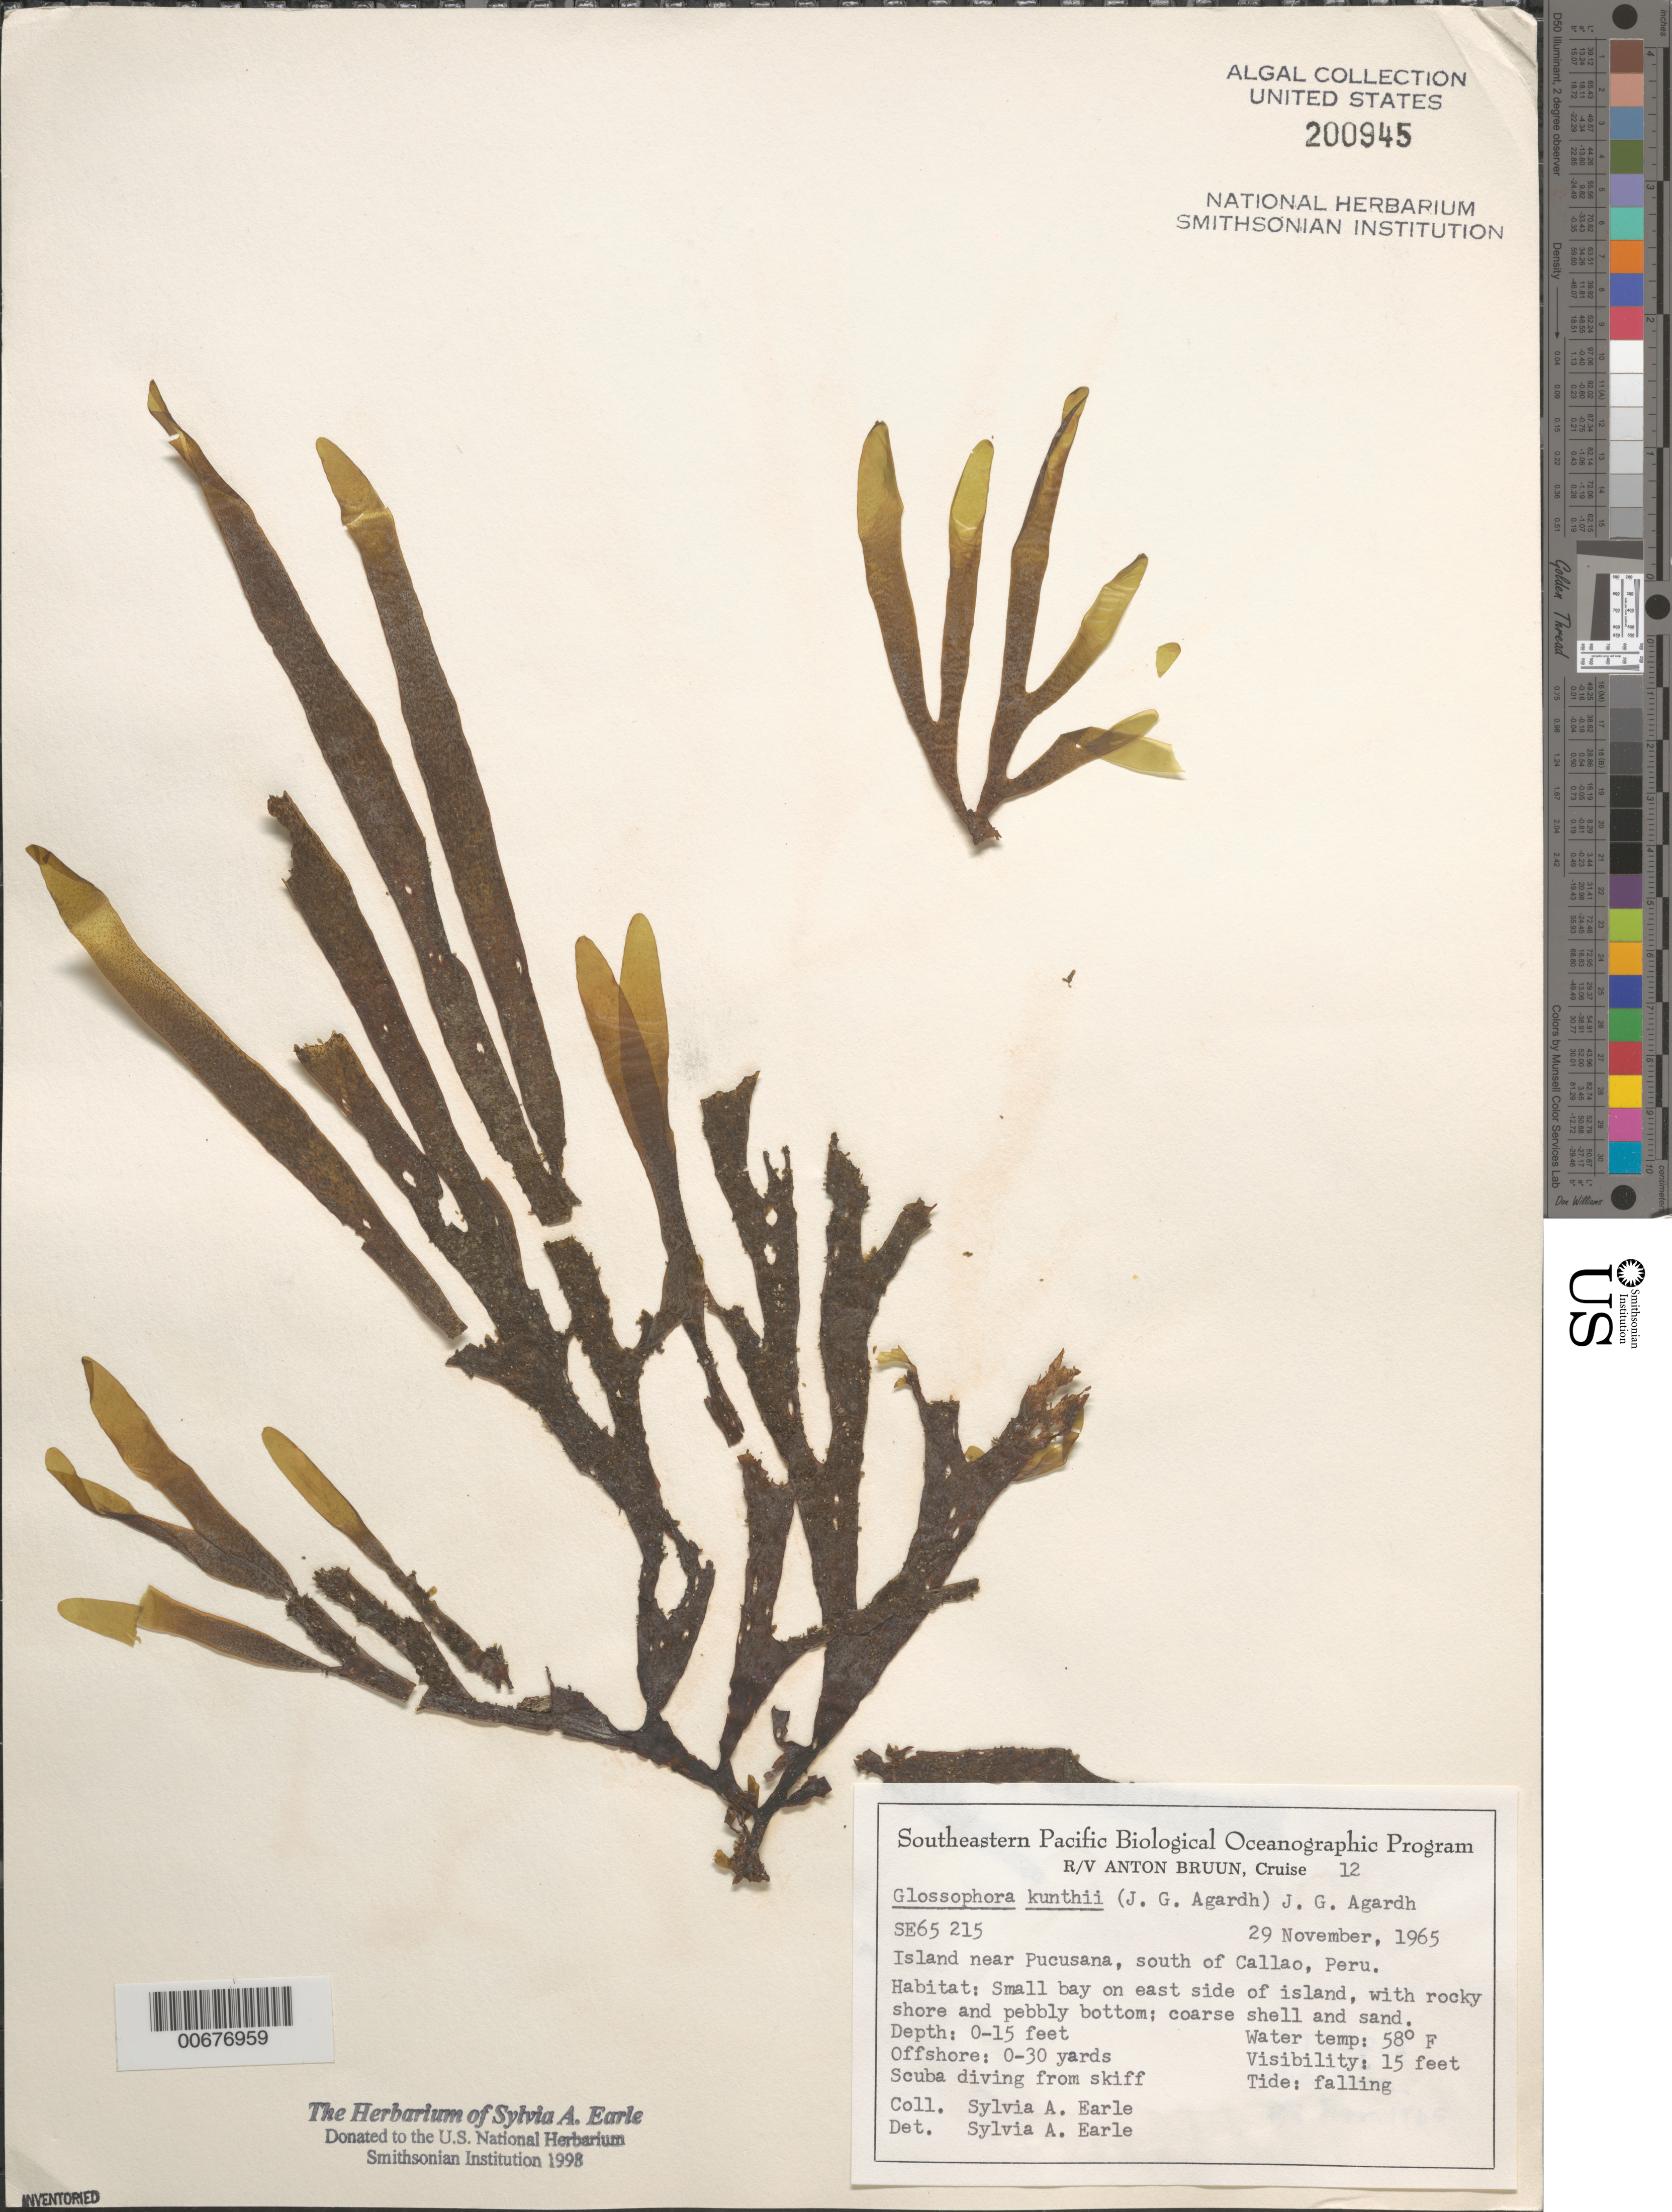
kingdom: Chromista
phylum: Ochrophyta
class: Phaeophyceae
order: Dictyotales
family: Dictyotaceae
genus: Dictyota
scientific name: Dictyota kunthii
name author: (C. Agardh) Grev.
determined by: Algae name updating Project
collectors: S. A. Earle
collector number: SE 65215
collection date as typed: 29 Nov 1965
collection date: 1965-11-29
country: Peru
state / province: Lima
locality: Small island near Pucusana, south of Callao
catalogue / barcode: US 200945